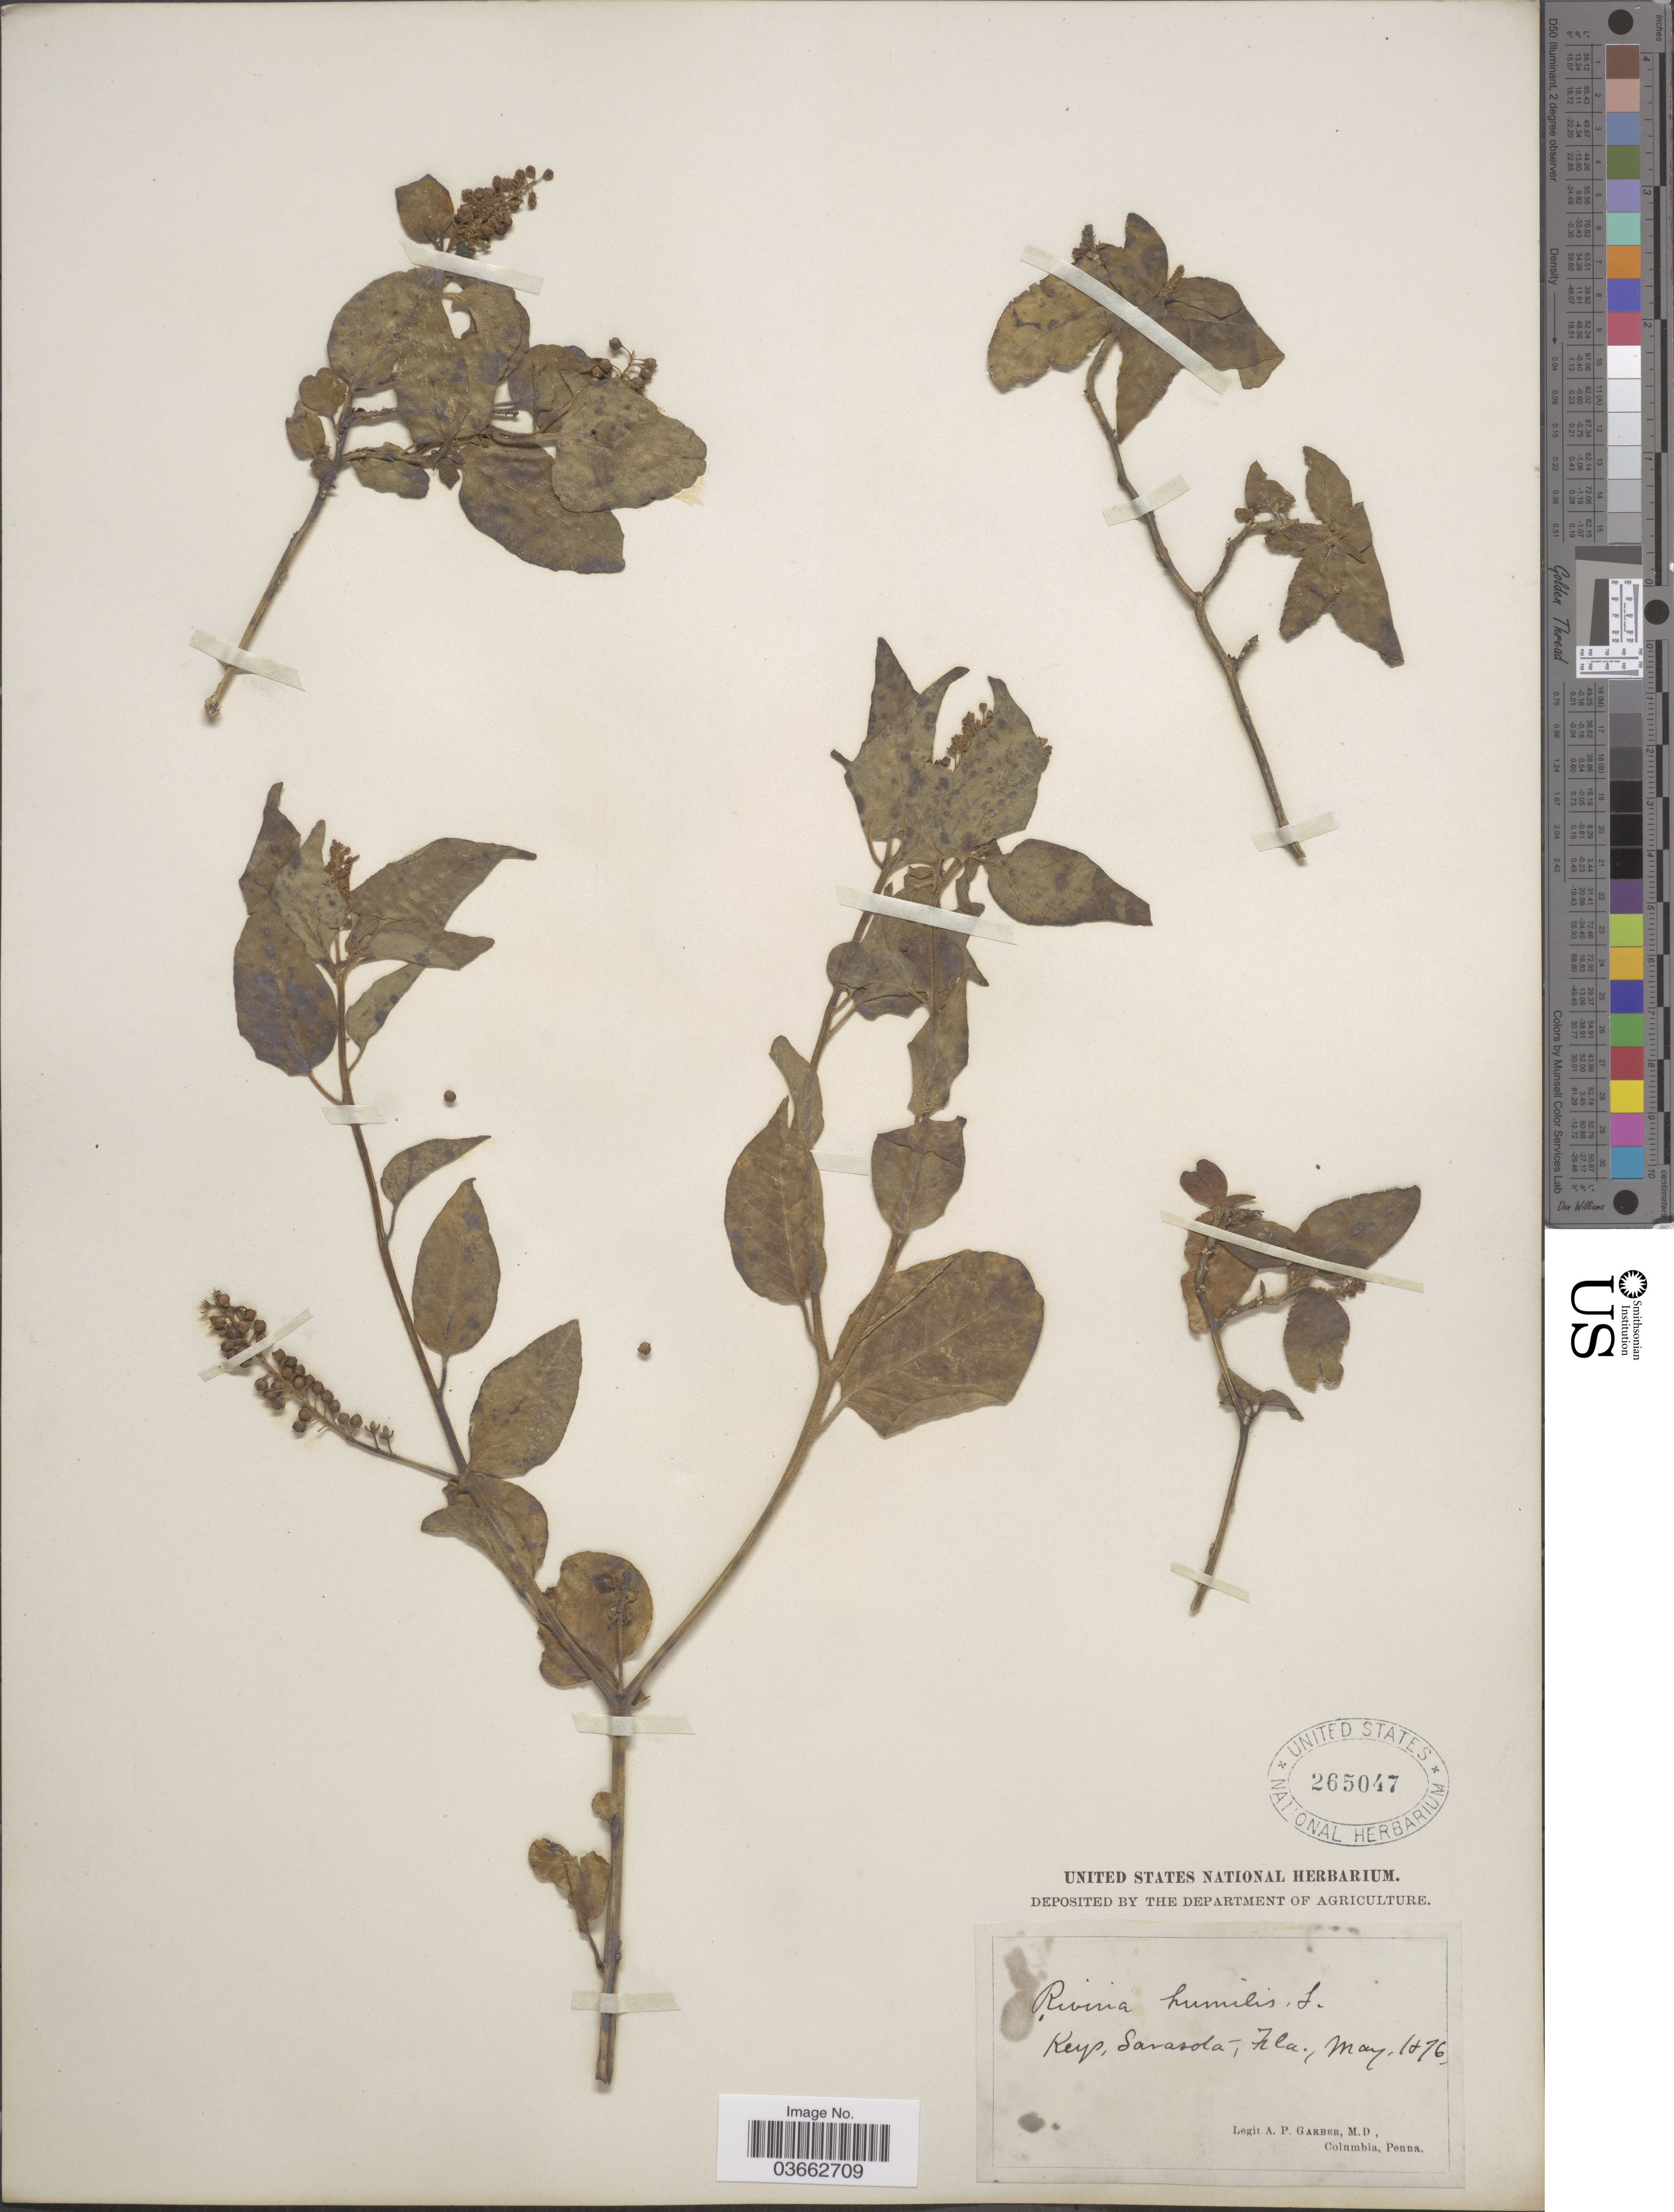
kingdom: Plantae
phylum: Tracheophyta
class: Magnoliopsida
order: Caryophyllales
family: Phytolaccaceae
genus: Rivina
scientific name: Rivina humilis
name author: L.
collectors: A. P. Garber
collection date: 1876-05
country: United States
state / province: Florida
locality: Keys, Sarasota.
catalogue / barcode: US 265047